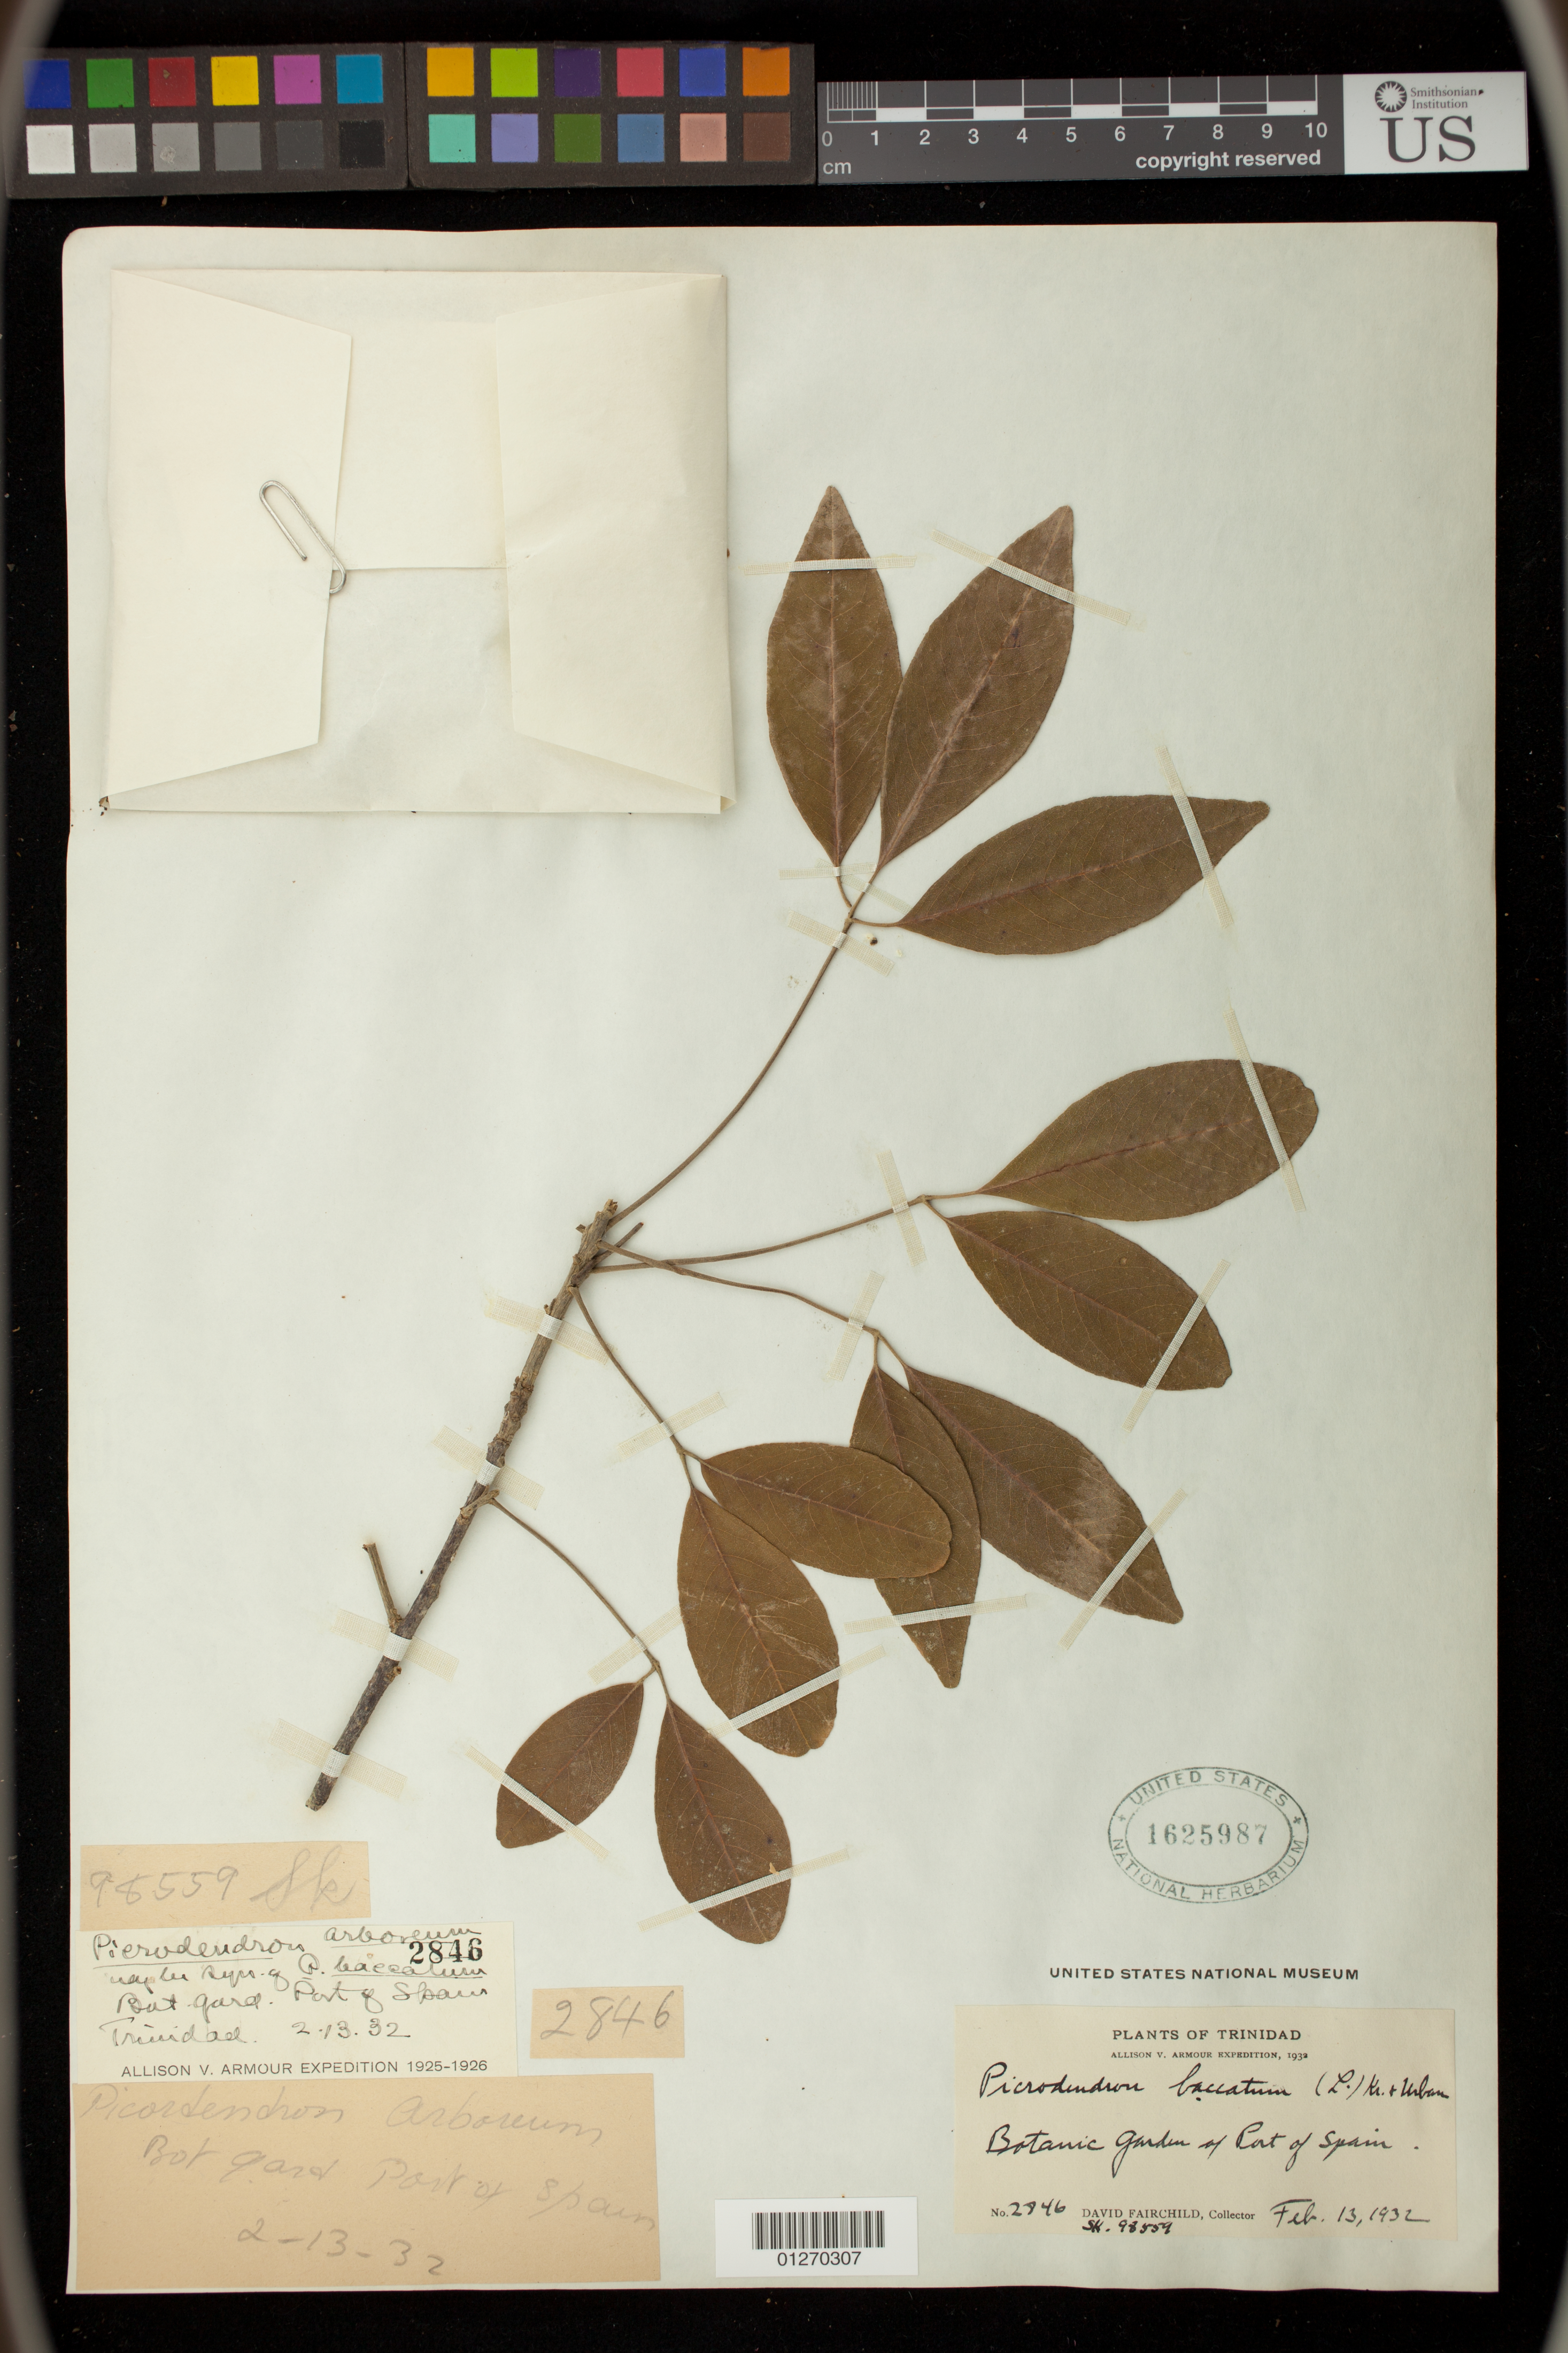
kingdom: Plantae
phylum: Tracheophyta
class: Magnoliopsida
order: Malpighiales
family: Picrodendraceae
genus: Picrodendron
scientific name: Picrodendron baccatum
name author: (L.) Krug & Urb.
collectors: D. Fairchild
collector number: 2846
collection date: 1932-02-13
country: Trinidad and Tobago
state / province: City of Port of Spain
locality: Botanic Garden of Port of Spain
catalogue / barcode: US 1625987